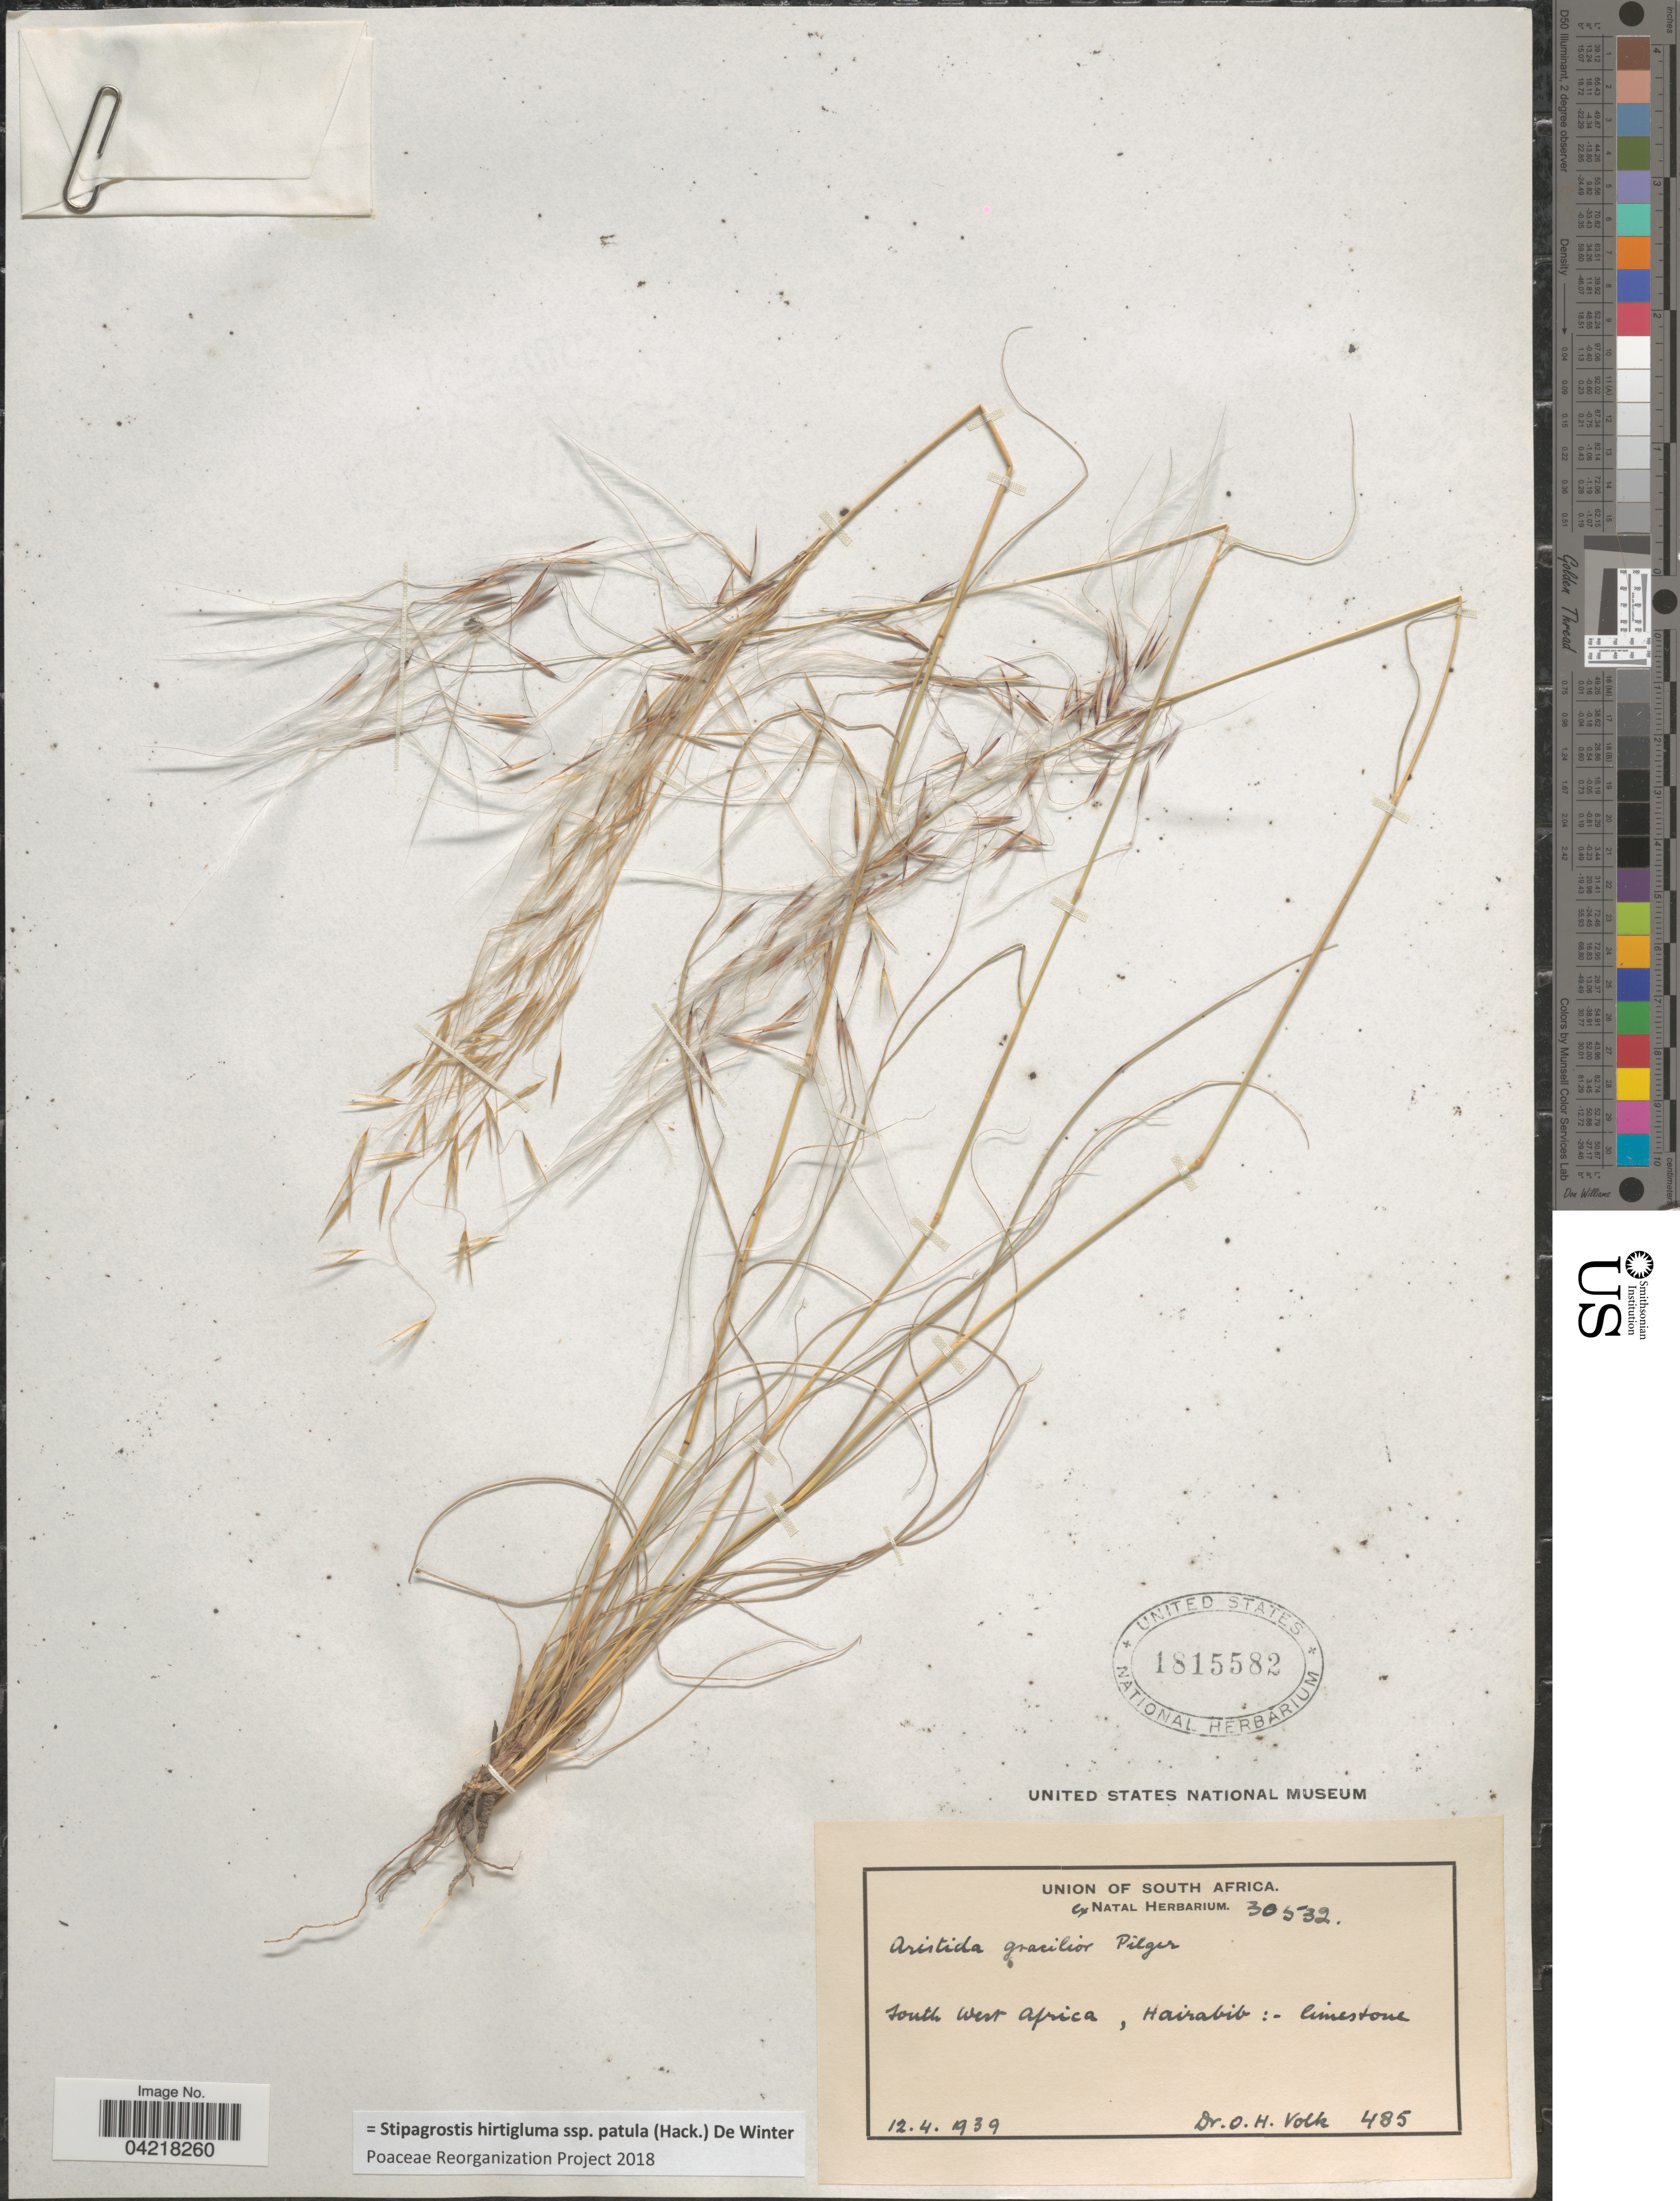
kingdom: Plantae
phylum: Tracheophyta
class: Liliopsida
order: Poales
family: Poaceae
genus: Stipagrostis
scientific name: Stipagrostis hirtigluma subsp. patula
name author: (Hack.) De Winter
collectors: O. Volk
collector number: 485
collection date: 1939-04-12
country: South Africa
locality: Union of South Africa. South West Africa, Hairabib:-limestone.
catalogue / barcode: US 1815582